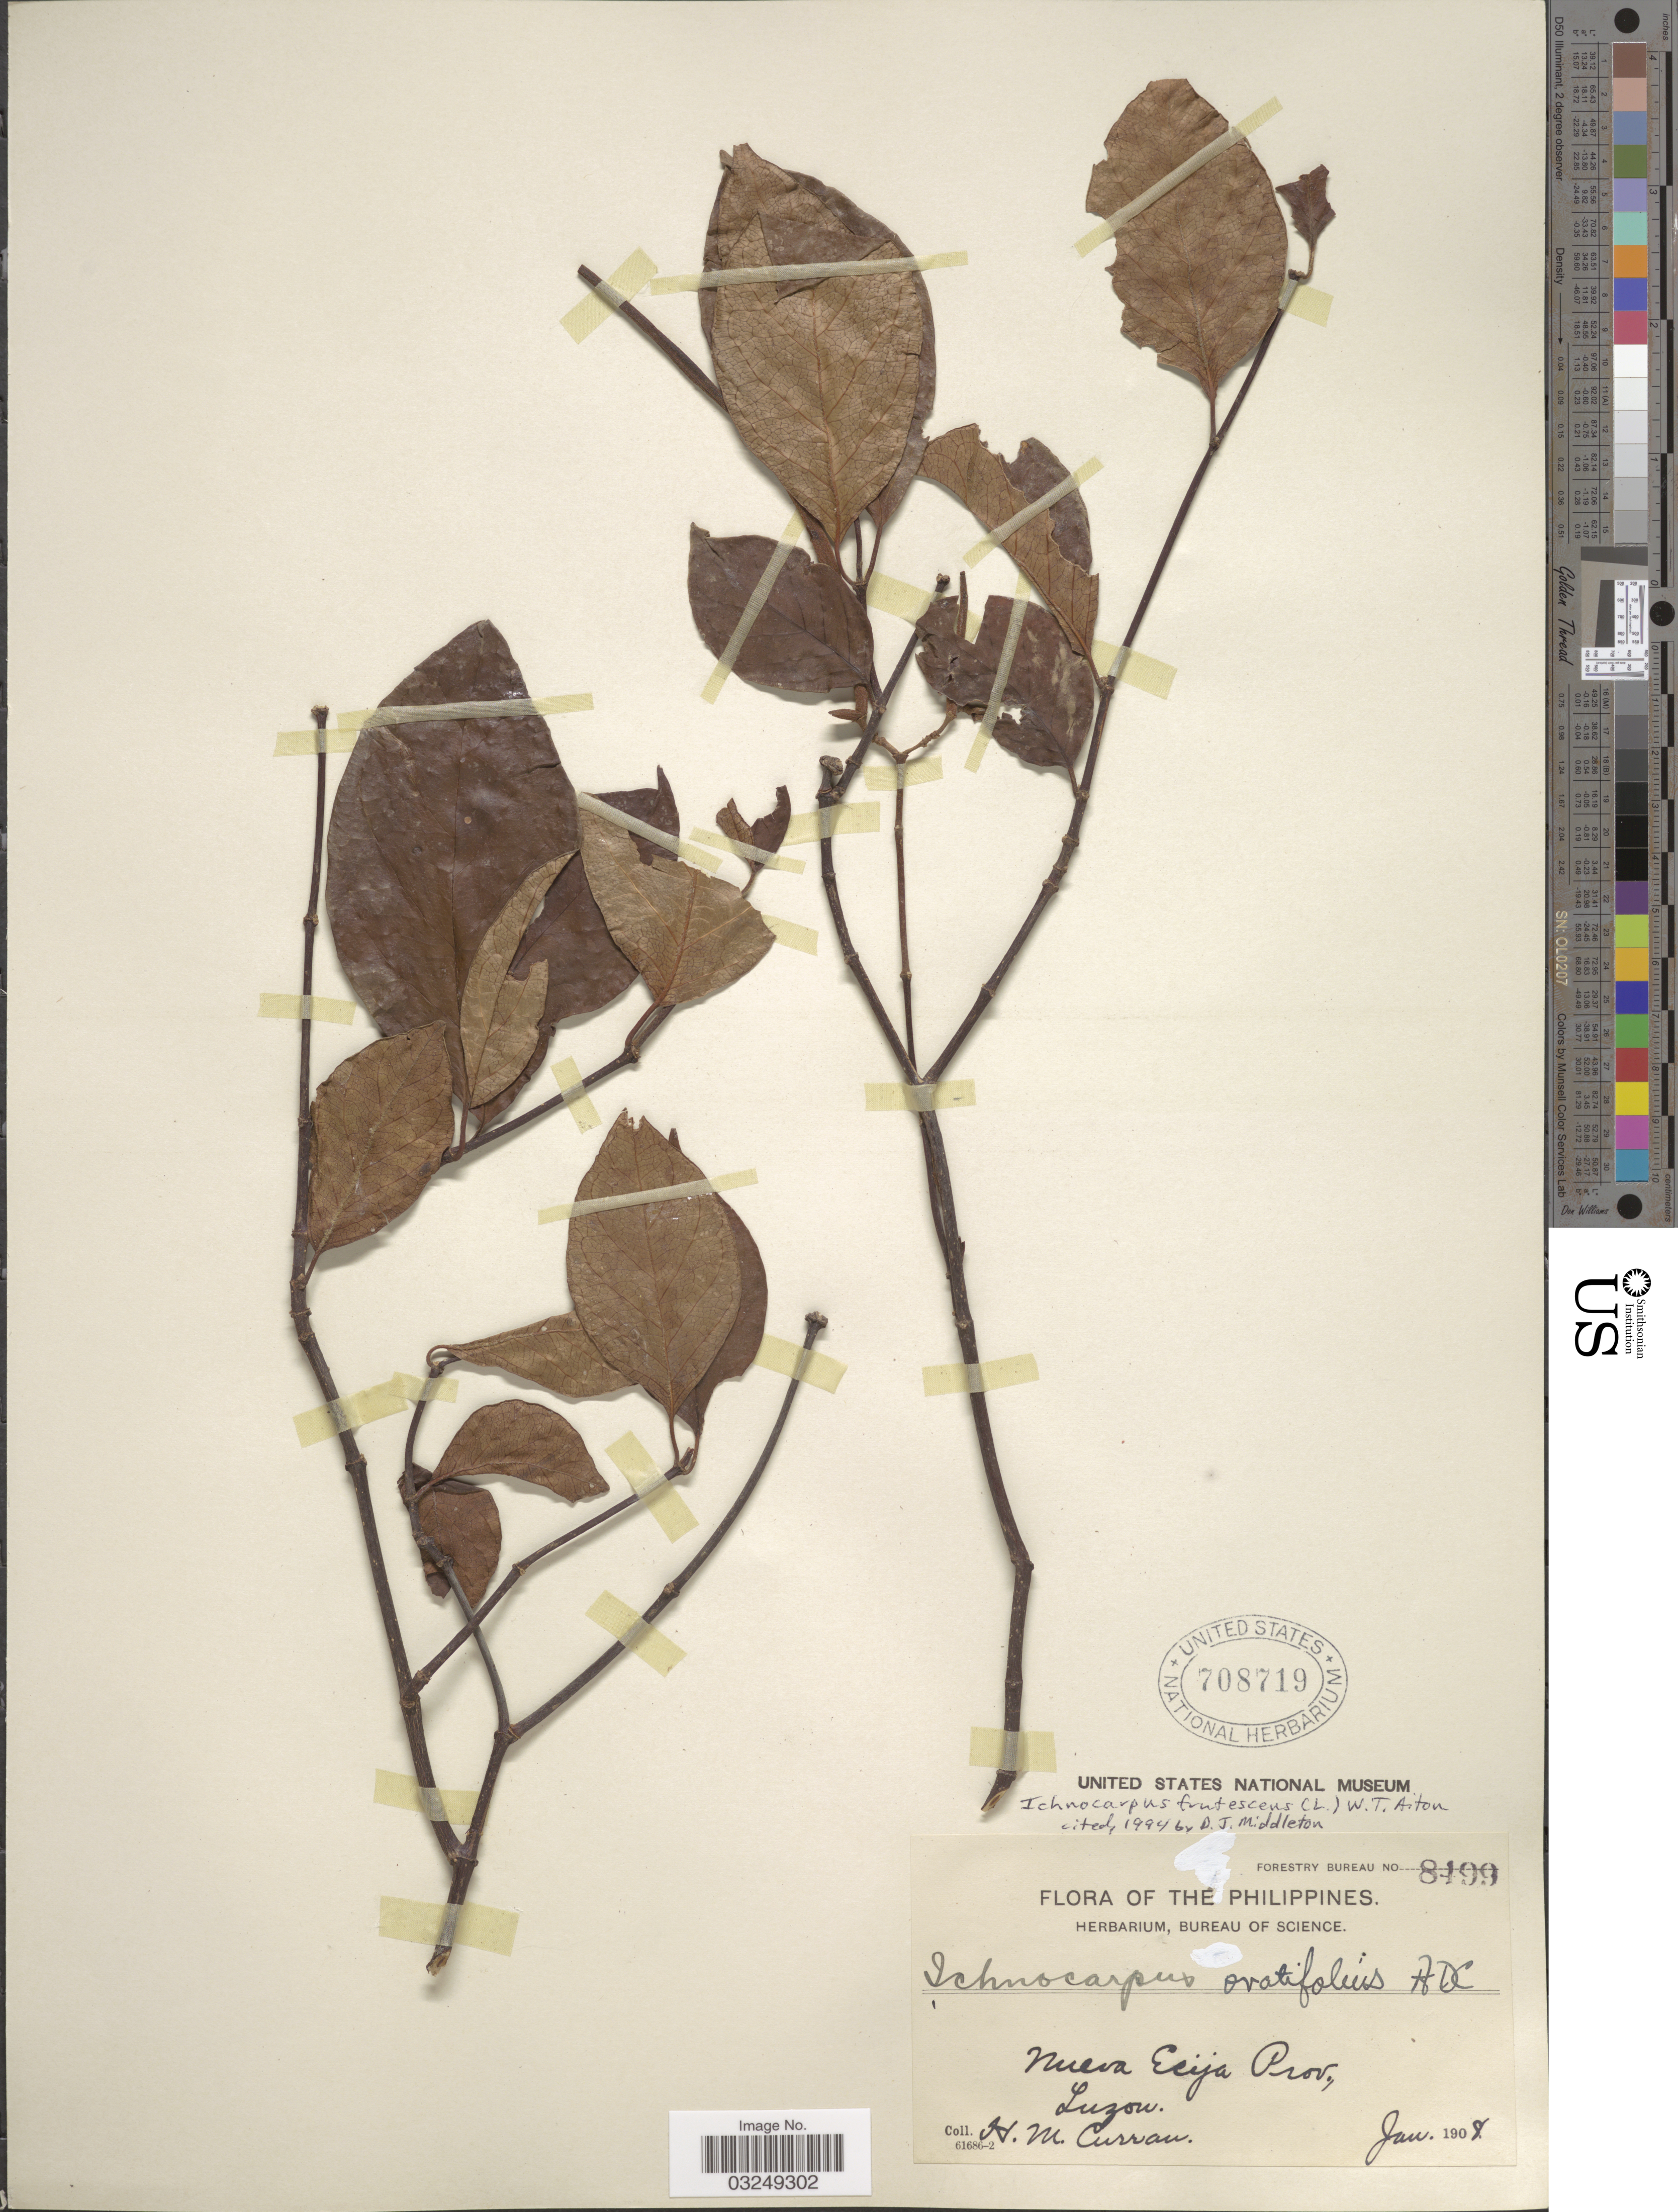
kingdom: Plantae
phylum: Tracheophyta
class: Magnoliopsida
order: Gentianales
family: Apocynaceae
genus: Ichnocarpus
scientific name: Ichnocarpus frutescens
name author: (L.) W.T. Aiton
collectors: H. M. Curran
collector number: Forestry Bureau 8499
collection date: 1908-01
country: Philippines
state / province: Central Luzon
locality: Nueva Ecija Prov., Luzon.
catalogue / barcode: US 708719